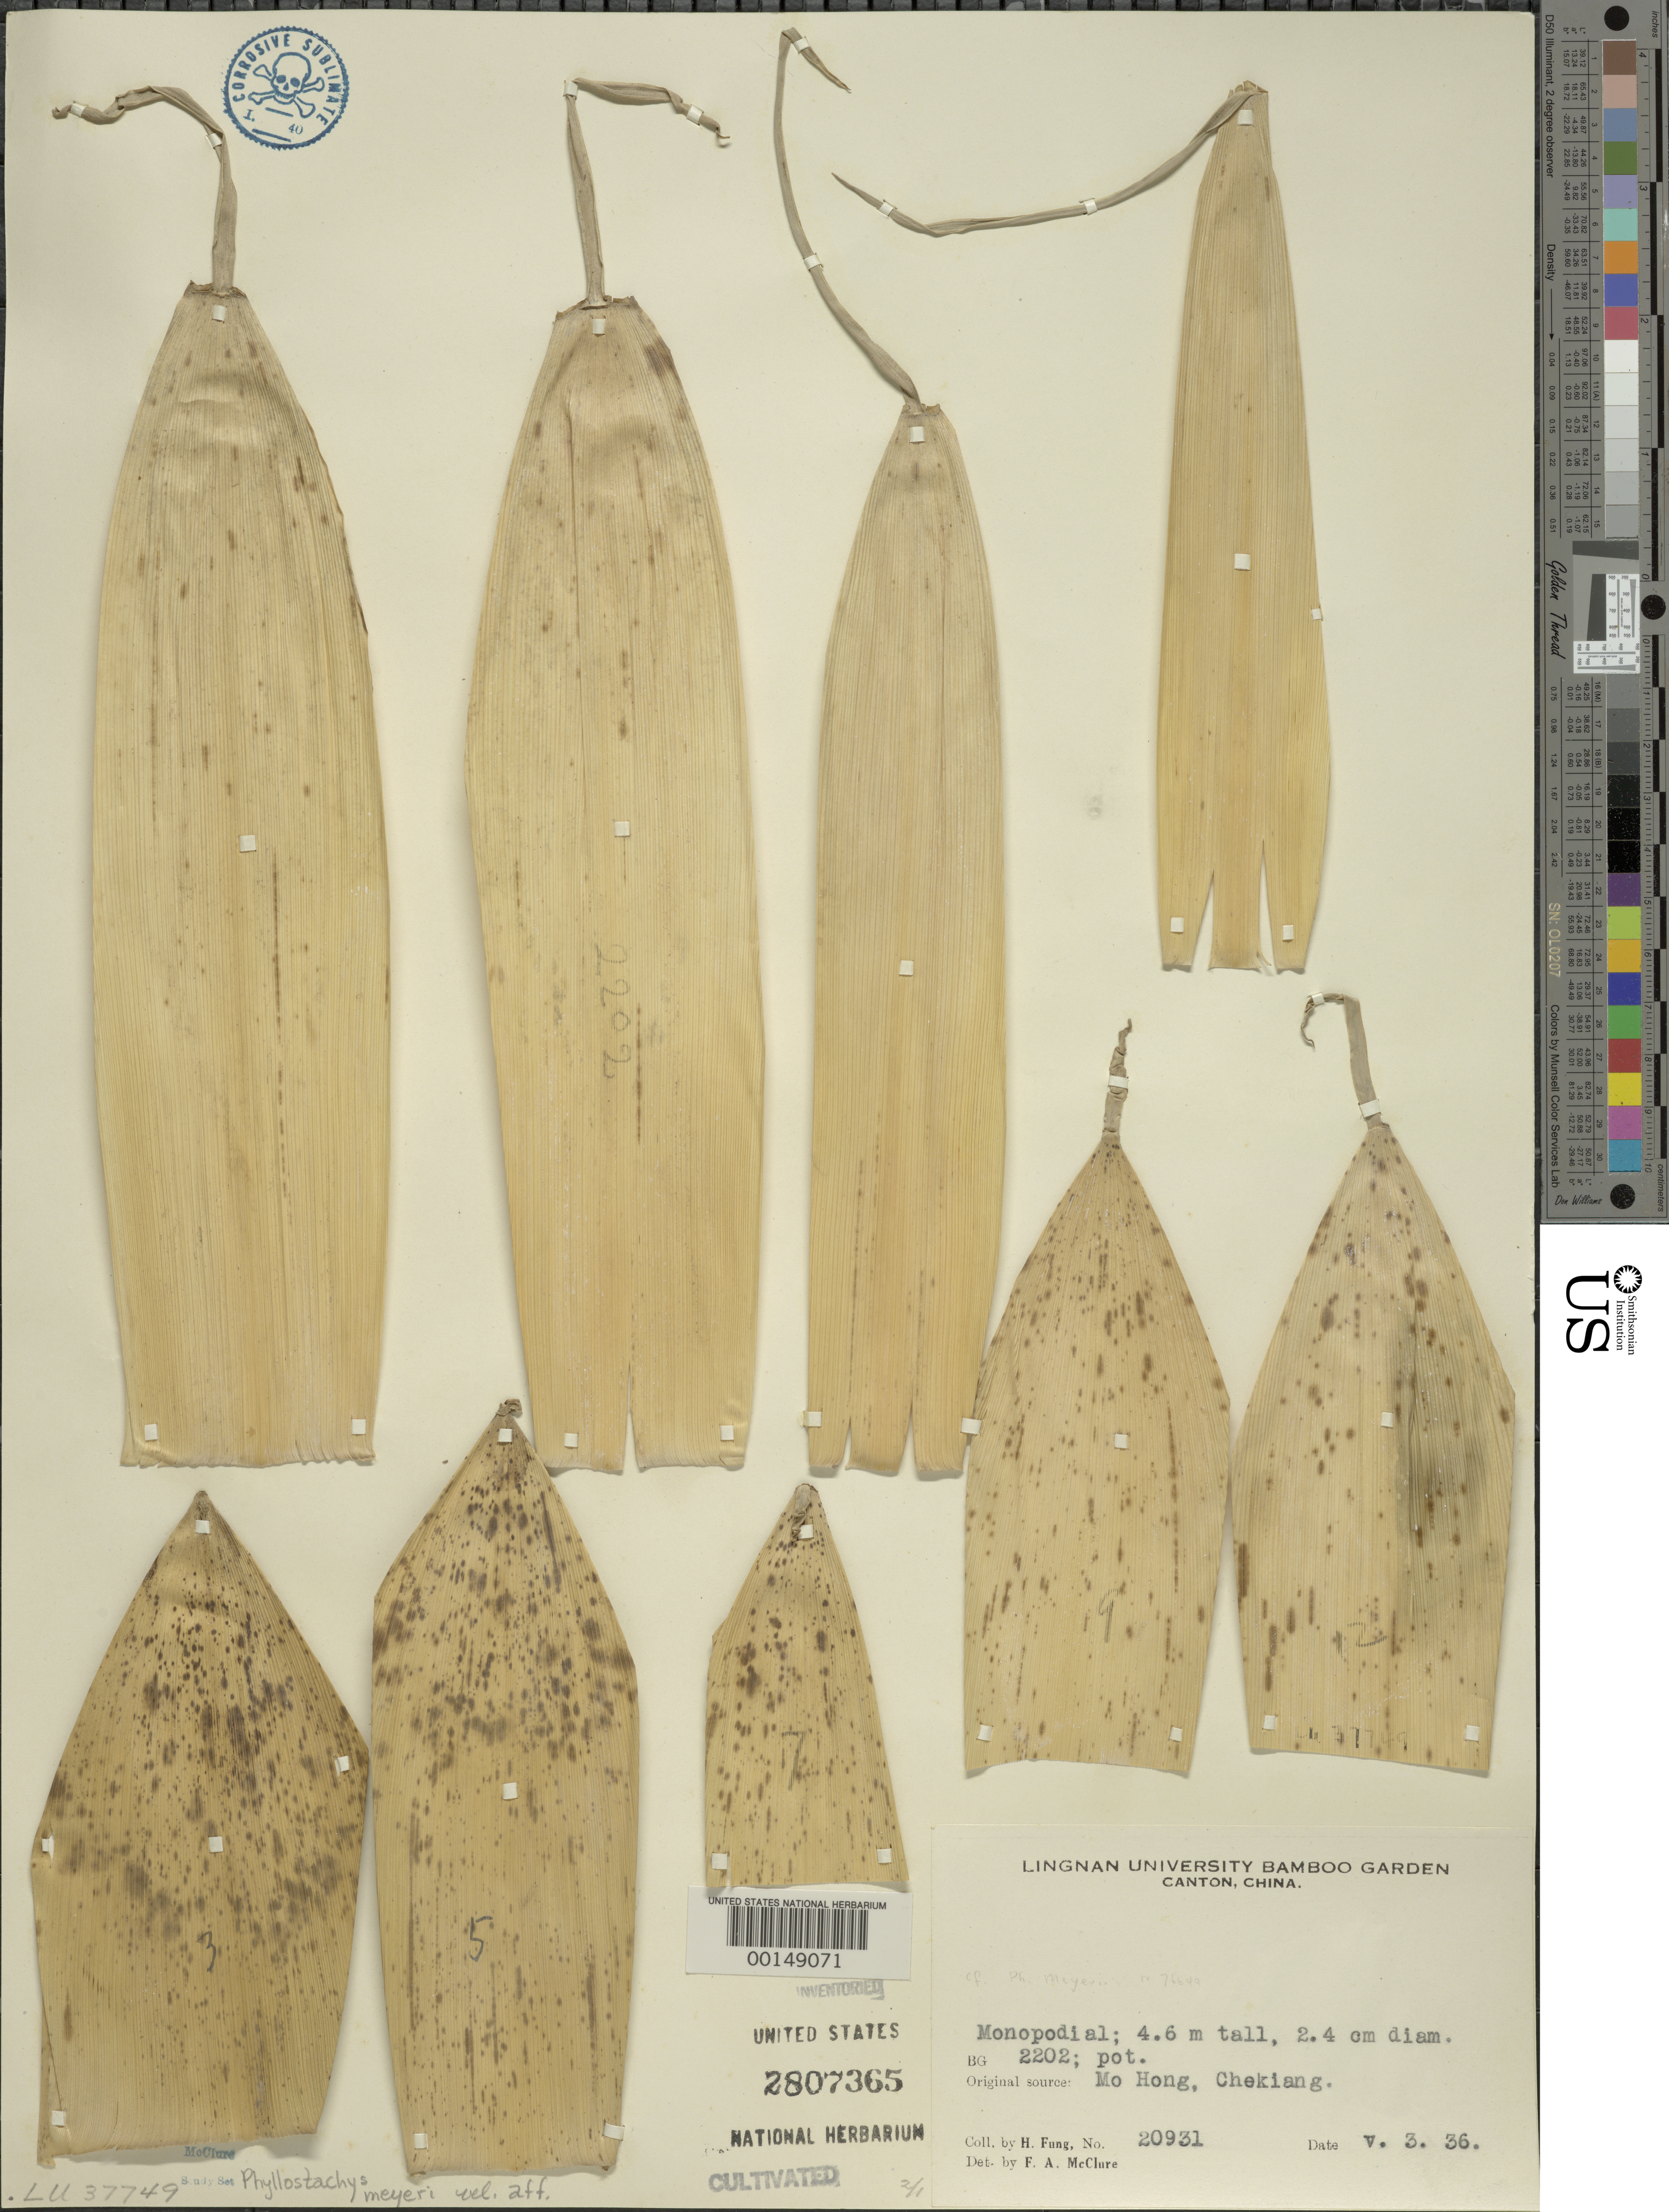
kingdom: Plantae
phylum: Tracheophyta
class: Liliopsida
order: Poales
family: Poaceae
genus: Phyllostachys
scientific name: Phyllostachys meyeri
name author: McClure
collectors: H. L. Fung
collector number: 20931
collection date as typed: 03 May 1936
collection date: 1936-05-03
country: China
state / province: Guangdong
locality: Canton, lingnan univ. b.g.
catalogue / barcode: US 2807365